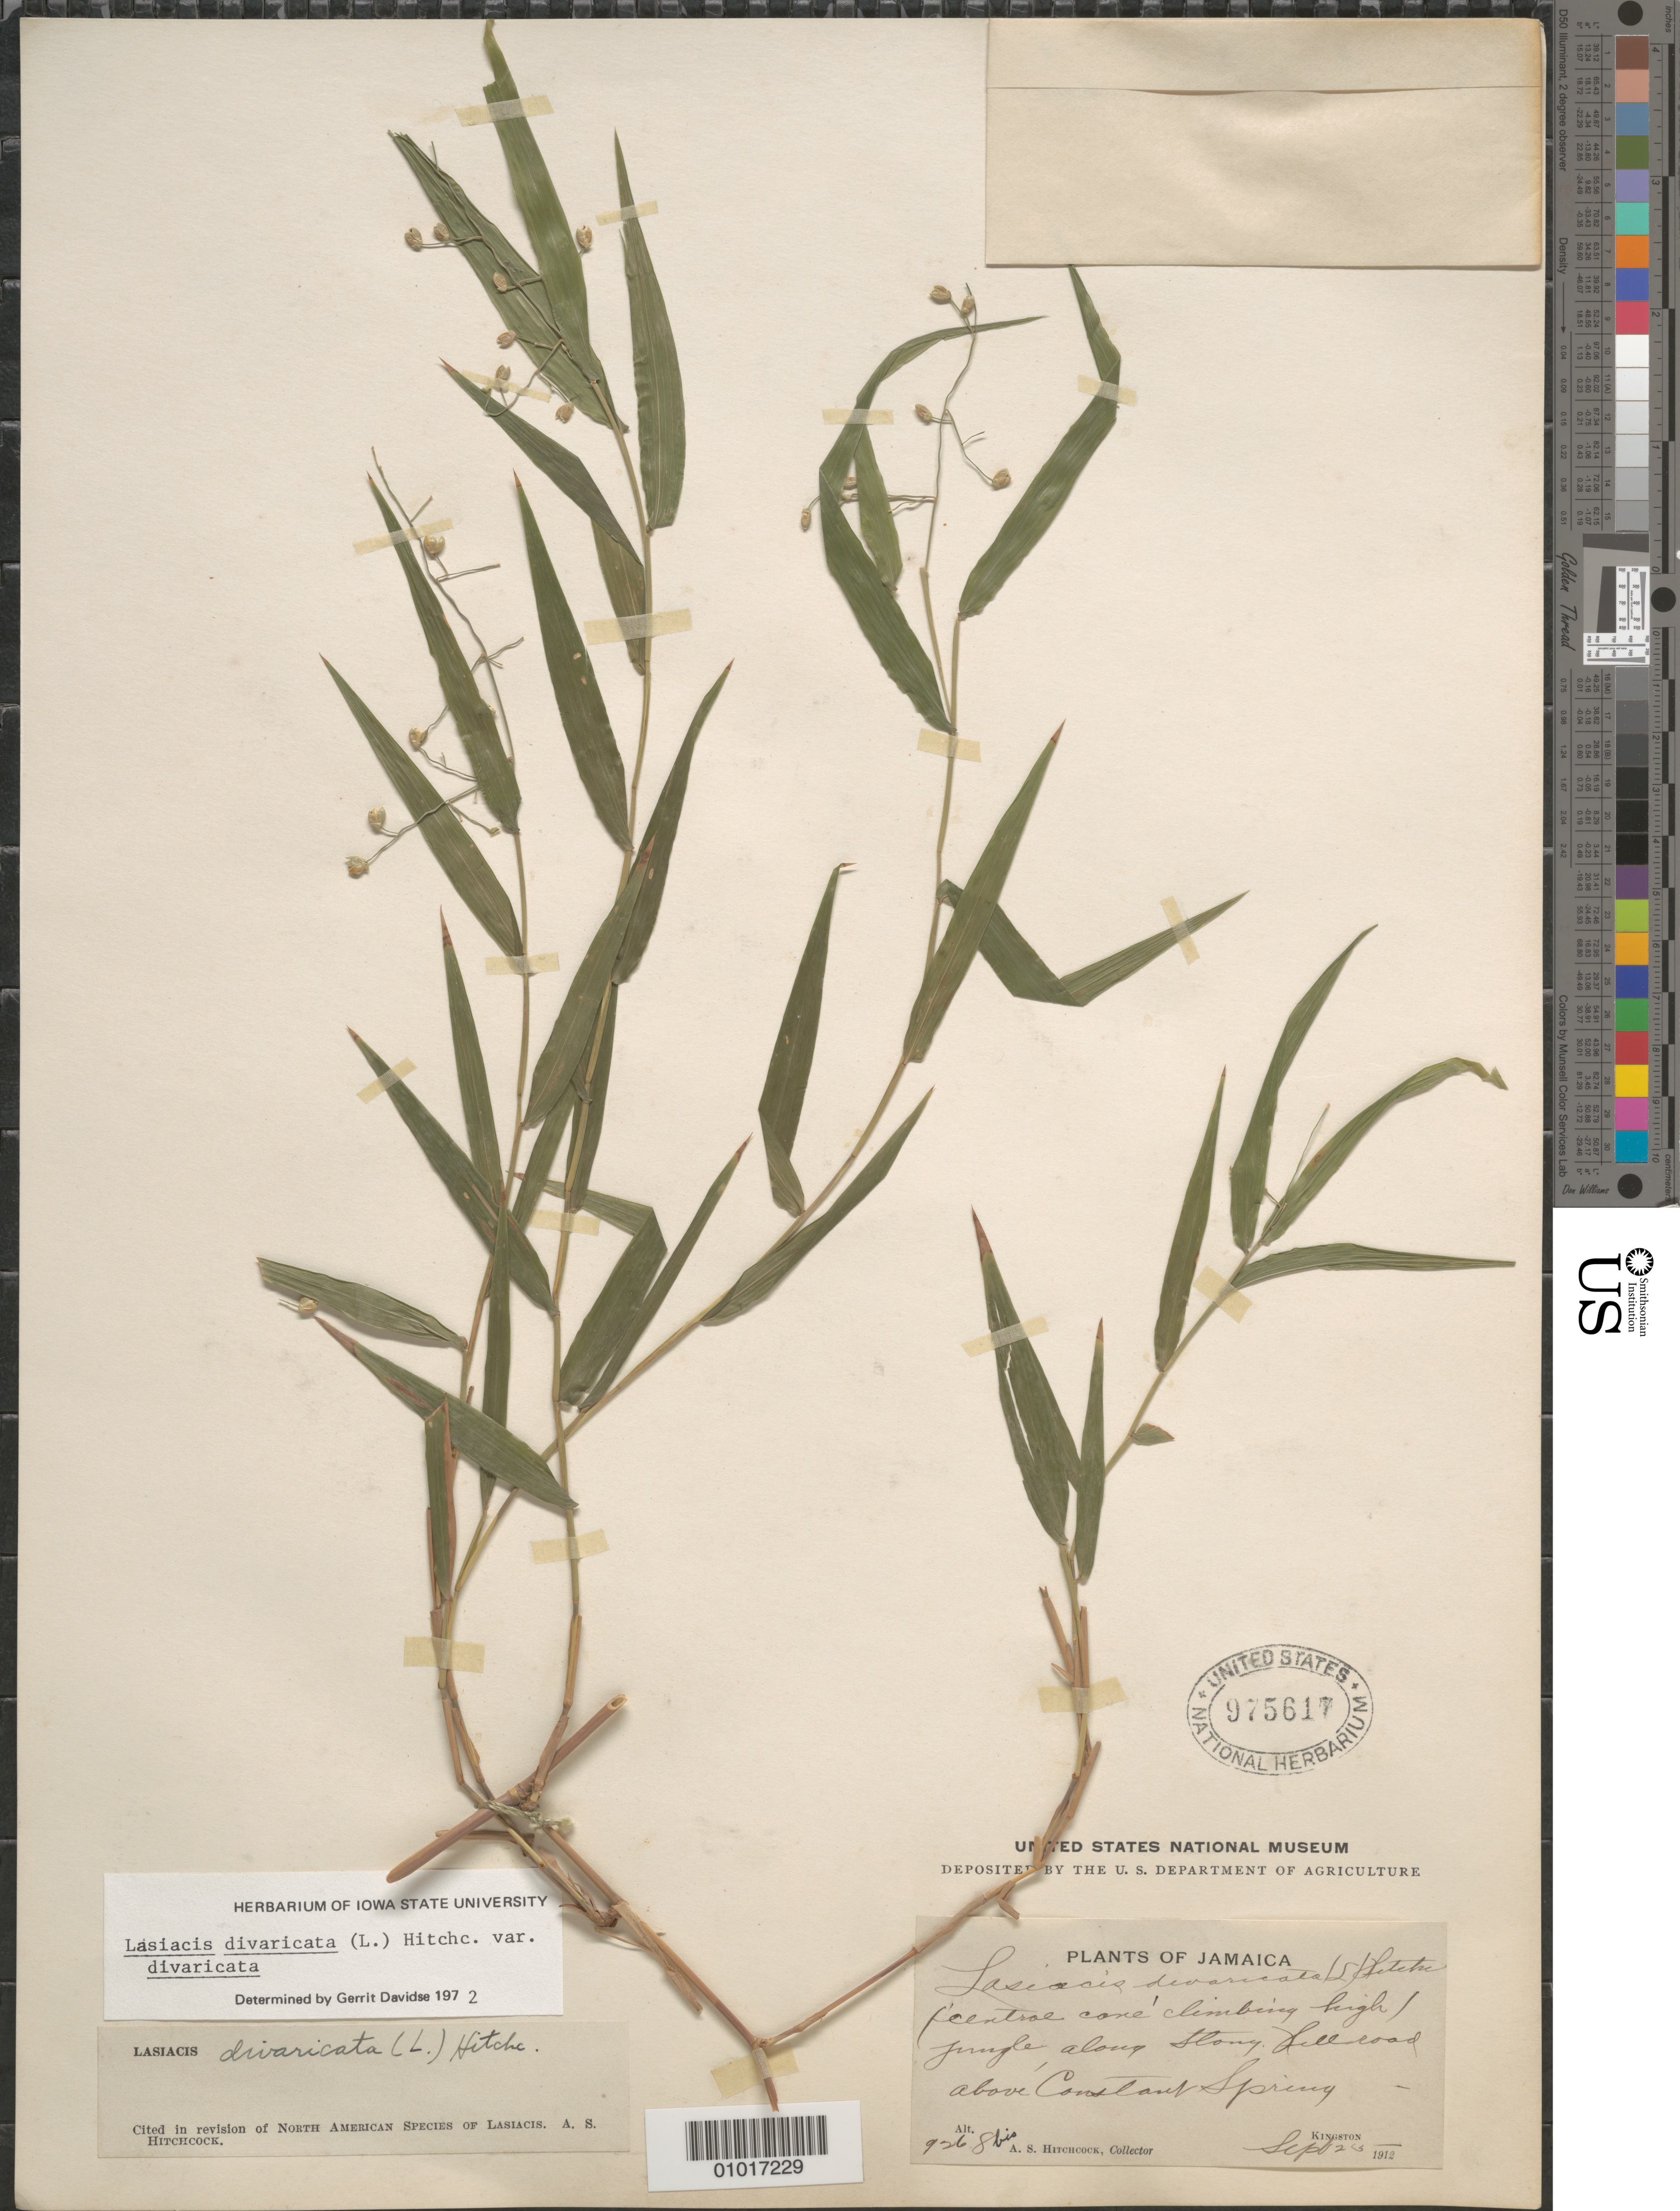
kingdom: Plantae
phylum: Tracheophyta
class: Liliopsida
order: Poales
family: Poaceae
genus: Lasiacis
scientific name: Lasiacis divaricata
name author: (L.) Hitchc.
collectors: A. S. Hitchcock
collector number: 9268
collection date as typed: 25 Sep 1912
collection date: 1912-09-25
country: Jamaica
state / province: Kingston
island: Jamaica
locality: Jungle, along Stony Hill road above Constant Spring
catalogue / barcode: US 975617